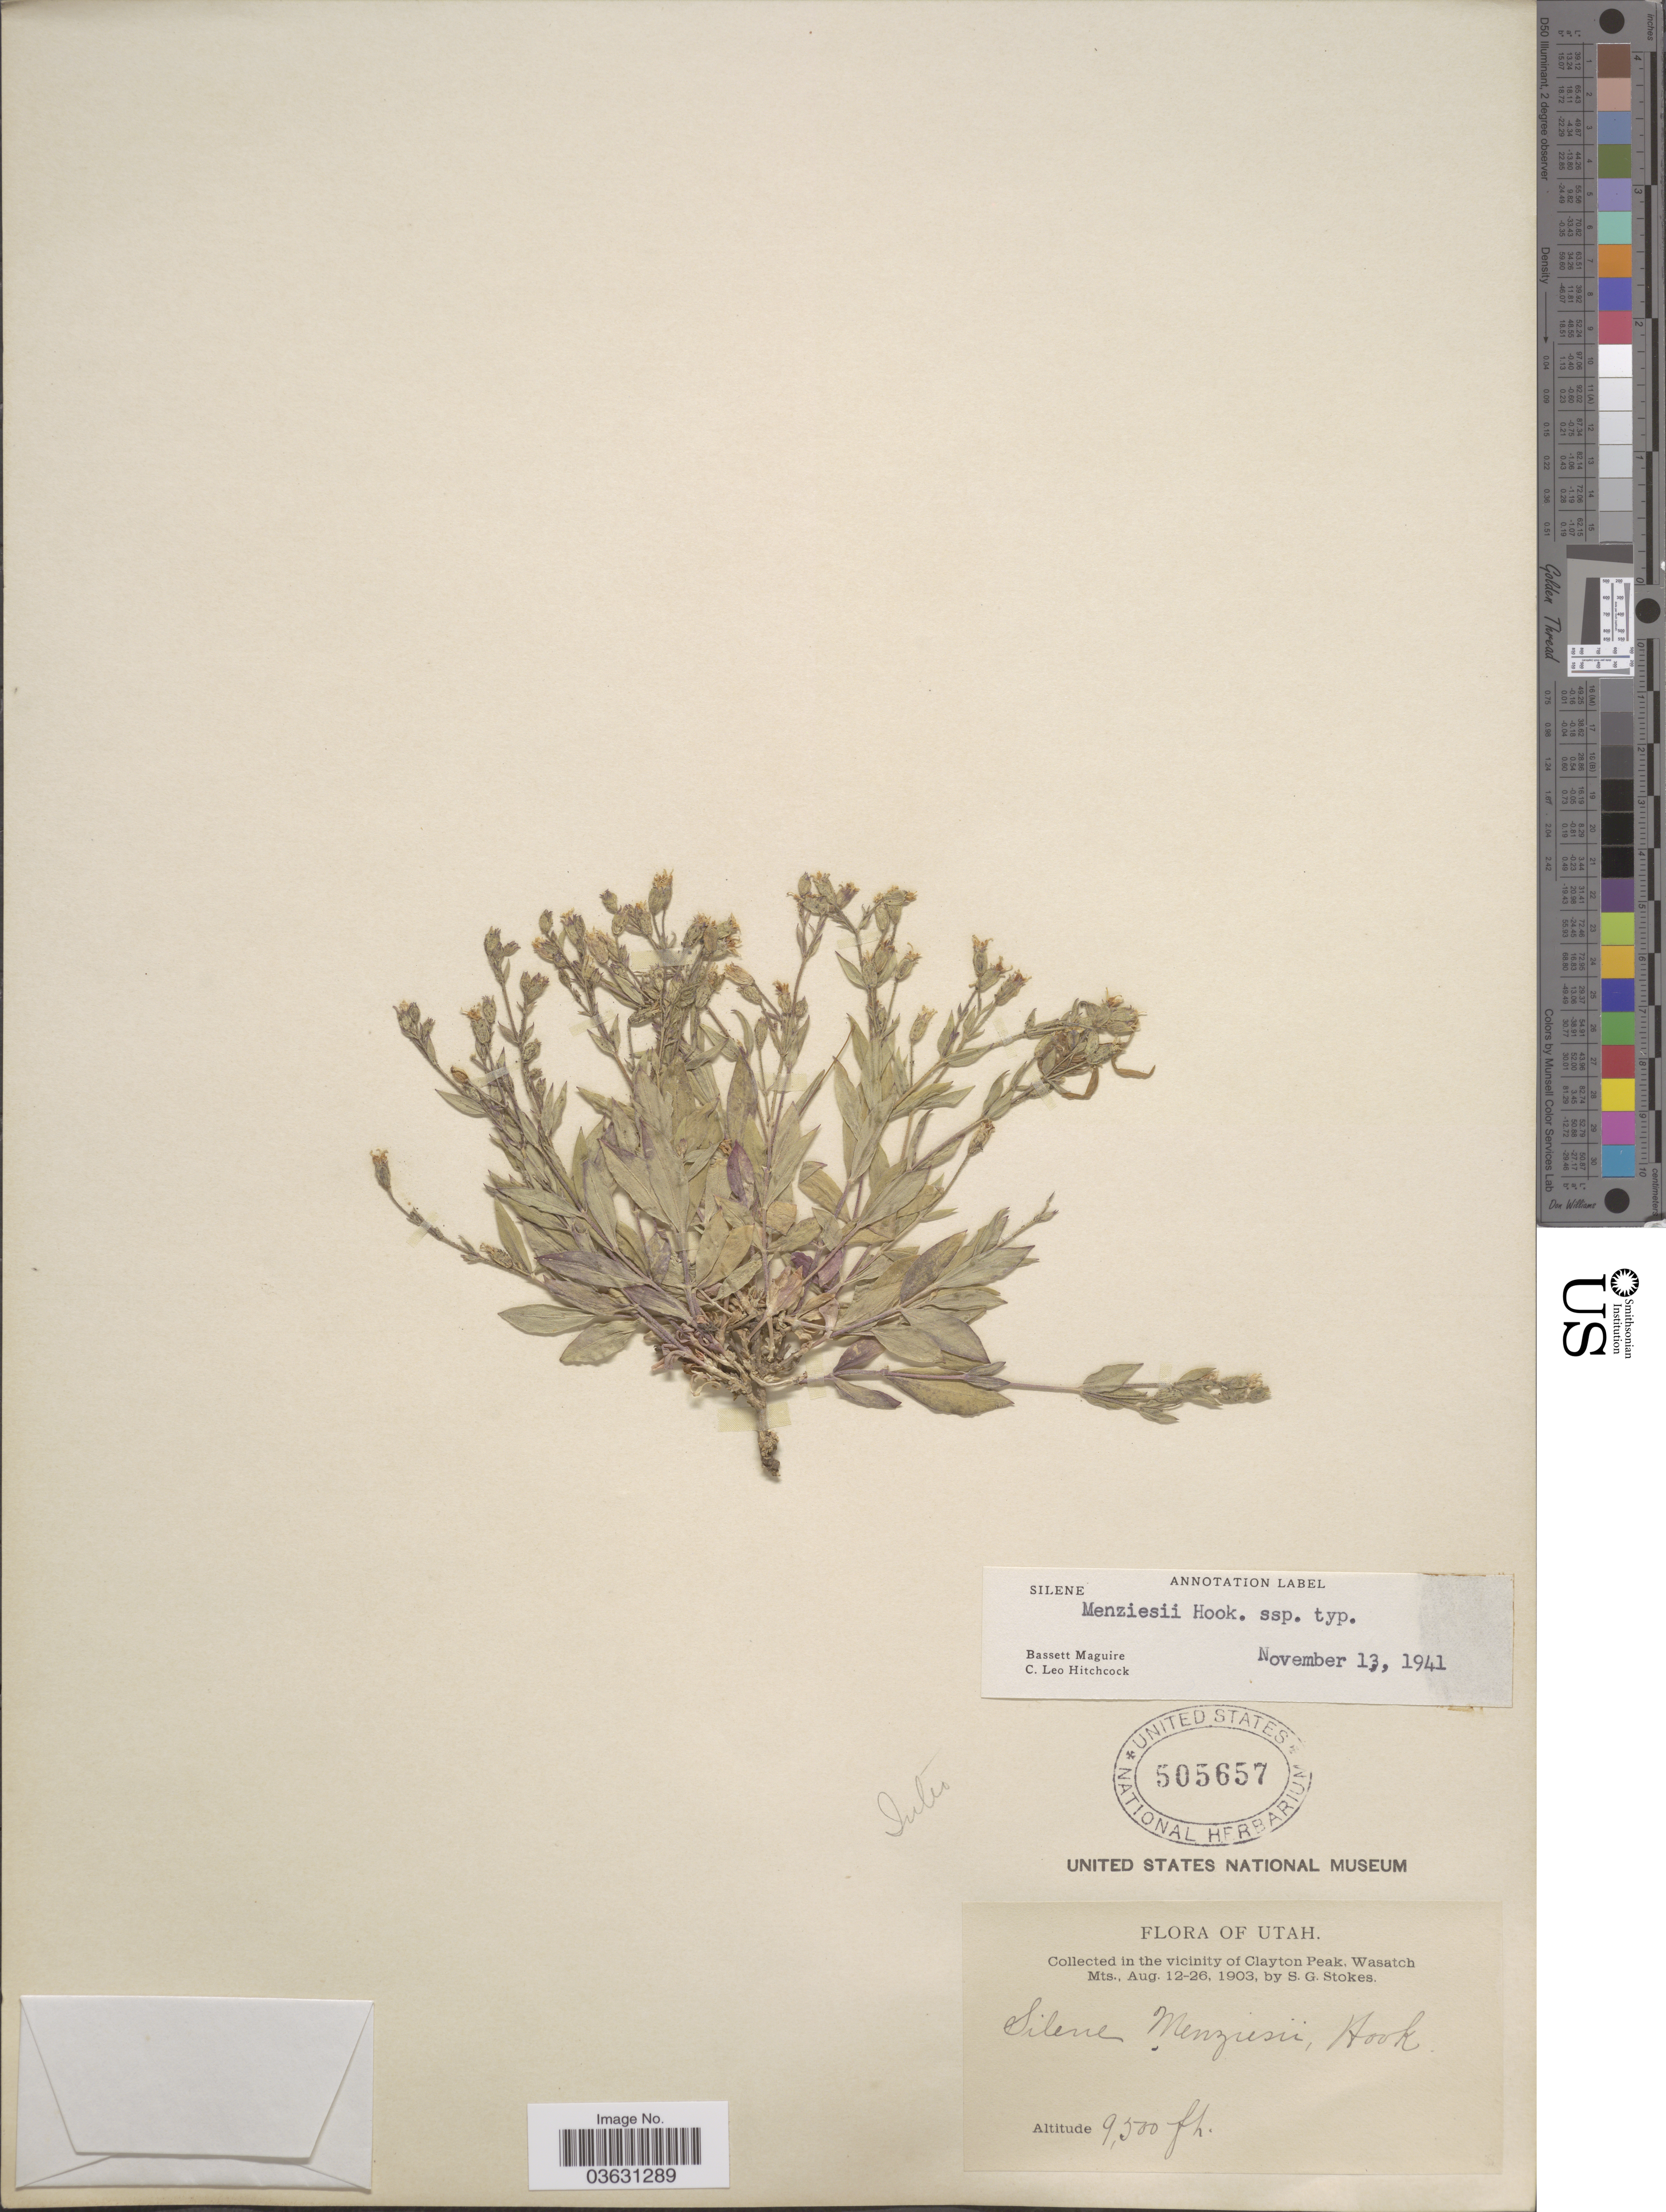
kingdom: Plantae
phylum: Tracheophyta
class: Magnoliopsida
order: Caryophyllales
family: Caryophyllaceae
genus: Silene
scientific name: Silene menziesii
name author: Hook.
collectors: S. G. Stokes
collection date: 1903-08-12/1903-08-26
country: United States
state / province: Utah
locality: In the vicinity of Clayton Peak, Wasatch Mts.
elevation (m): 2896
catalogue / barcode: US 505657